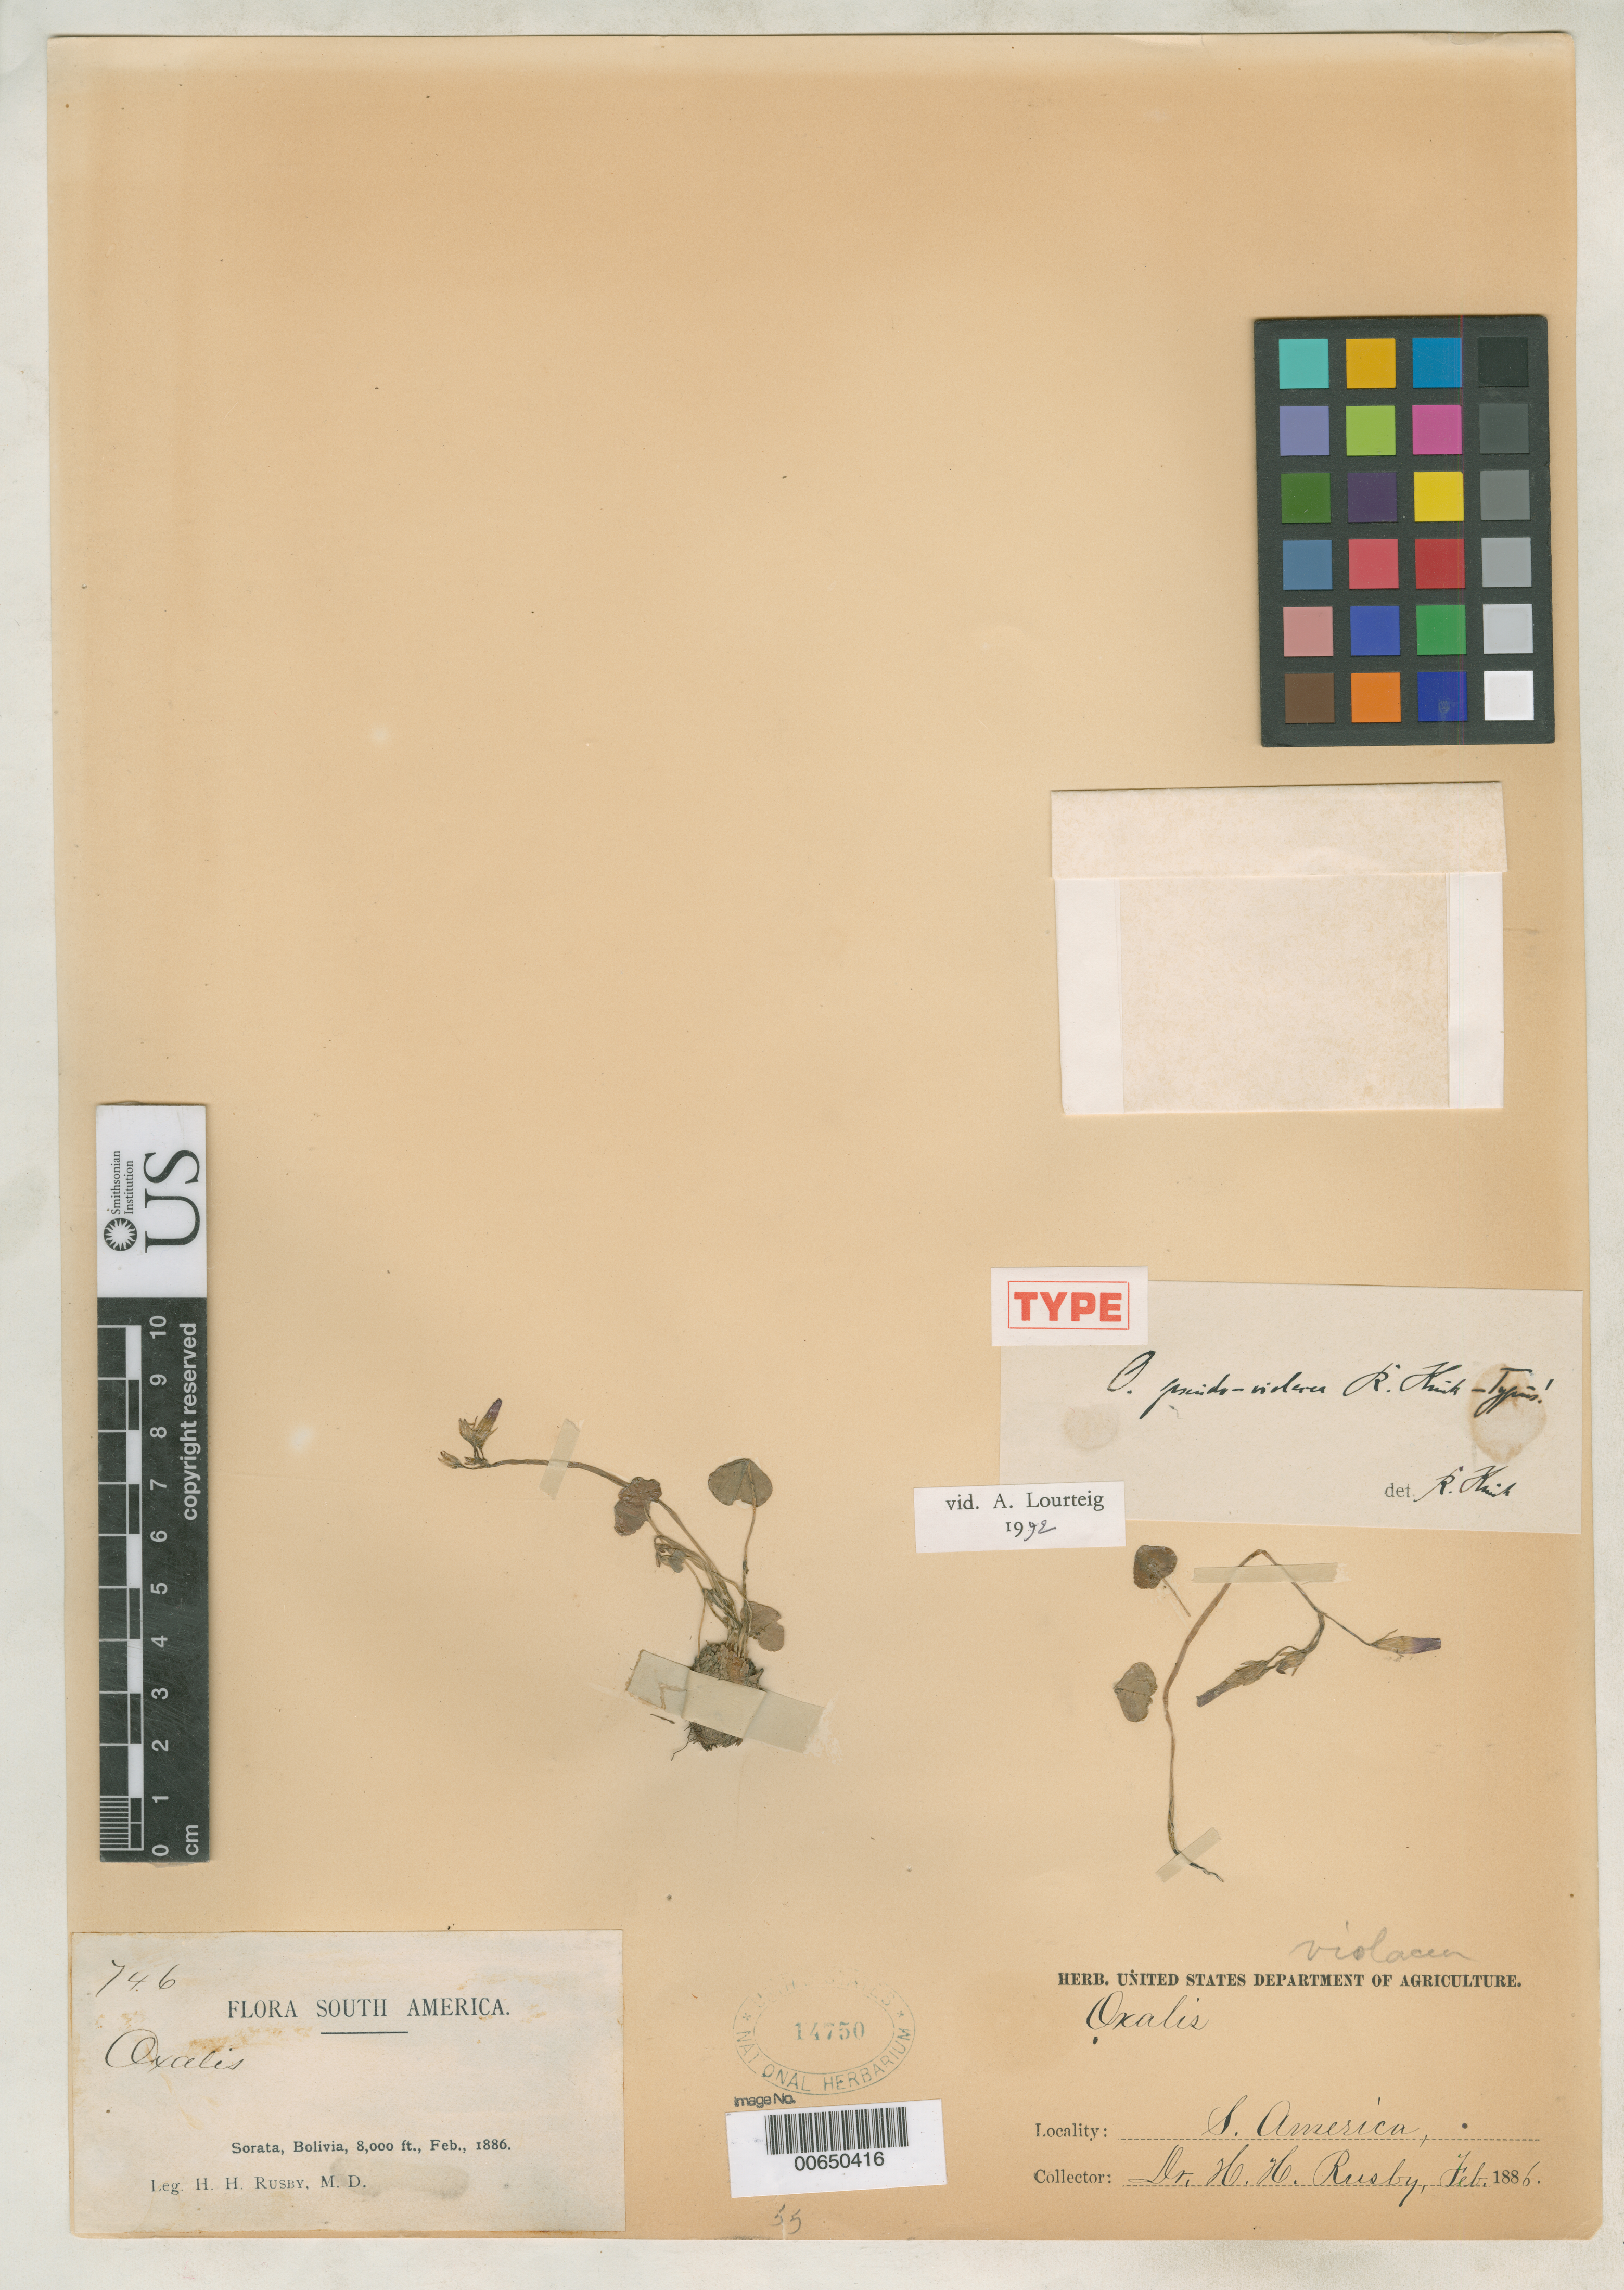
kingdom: Plantae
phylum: Tracheophyta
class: Magnoliopsida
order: Oxalidales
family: Oxalidaceae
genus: Oxalis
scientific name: Oxalis pseudoviolacea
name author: R. Knuth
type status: Holotype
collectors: H. H. Rusby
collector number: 746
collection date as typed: Feb., 1886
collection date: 1886-02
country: Bolivia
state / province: La Páz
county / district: Larecaja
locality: Sorata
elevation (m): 2438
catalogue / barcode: US 14750